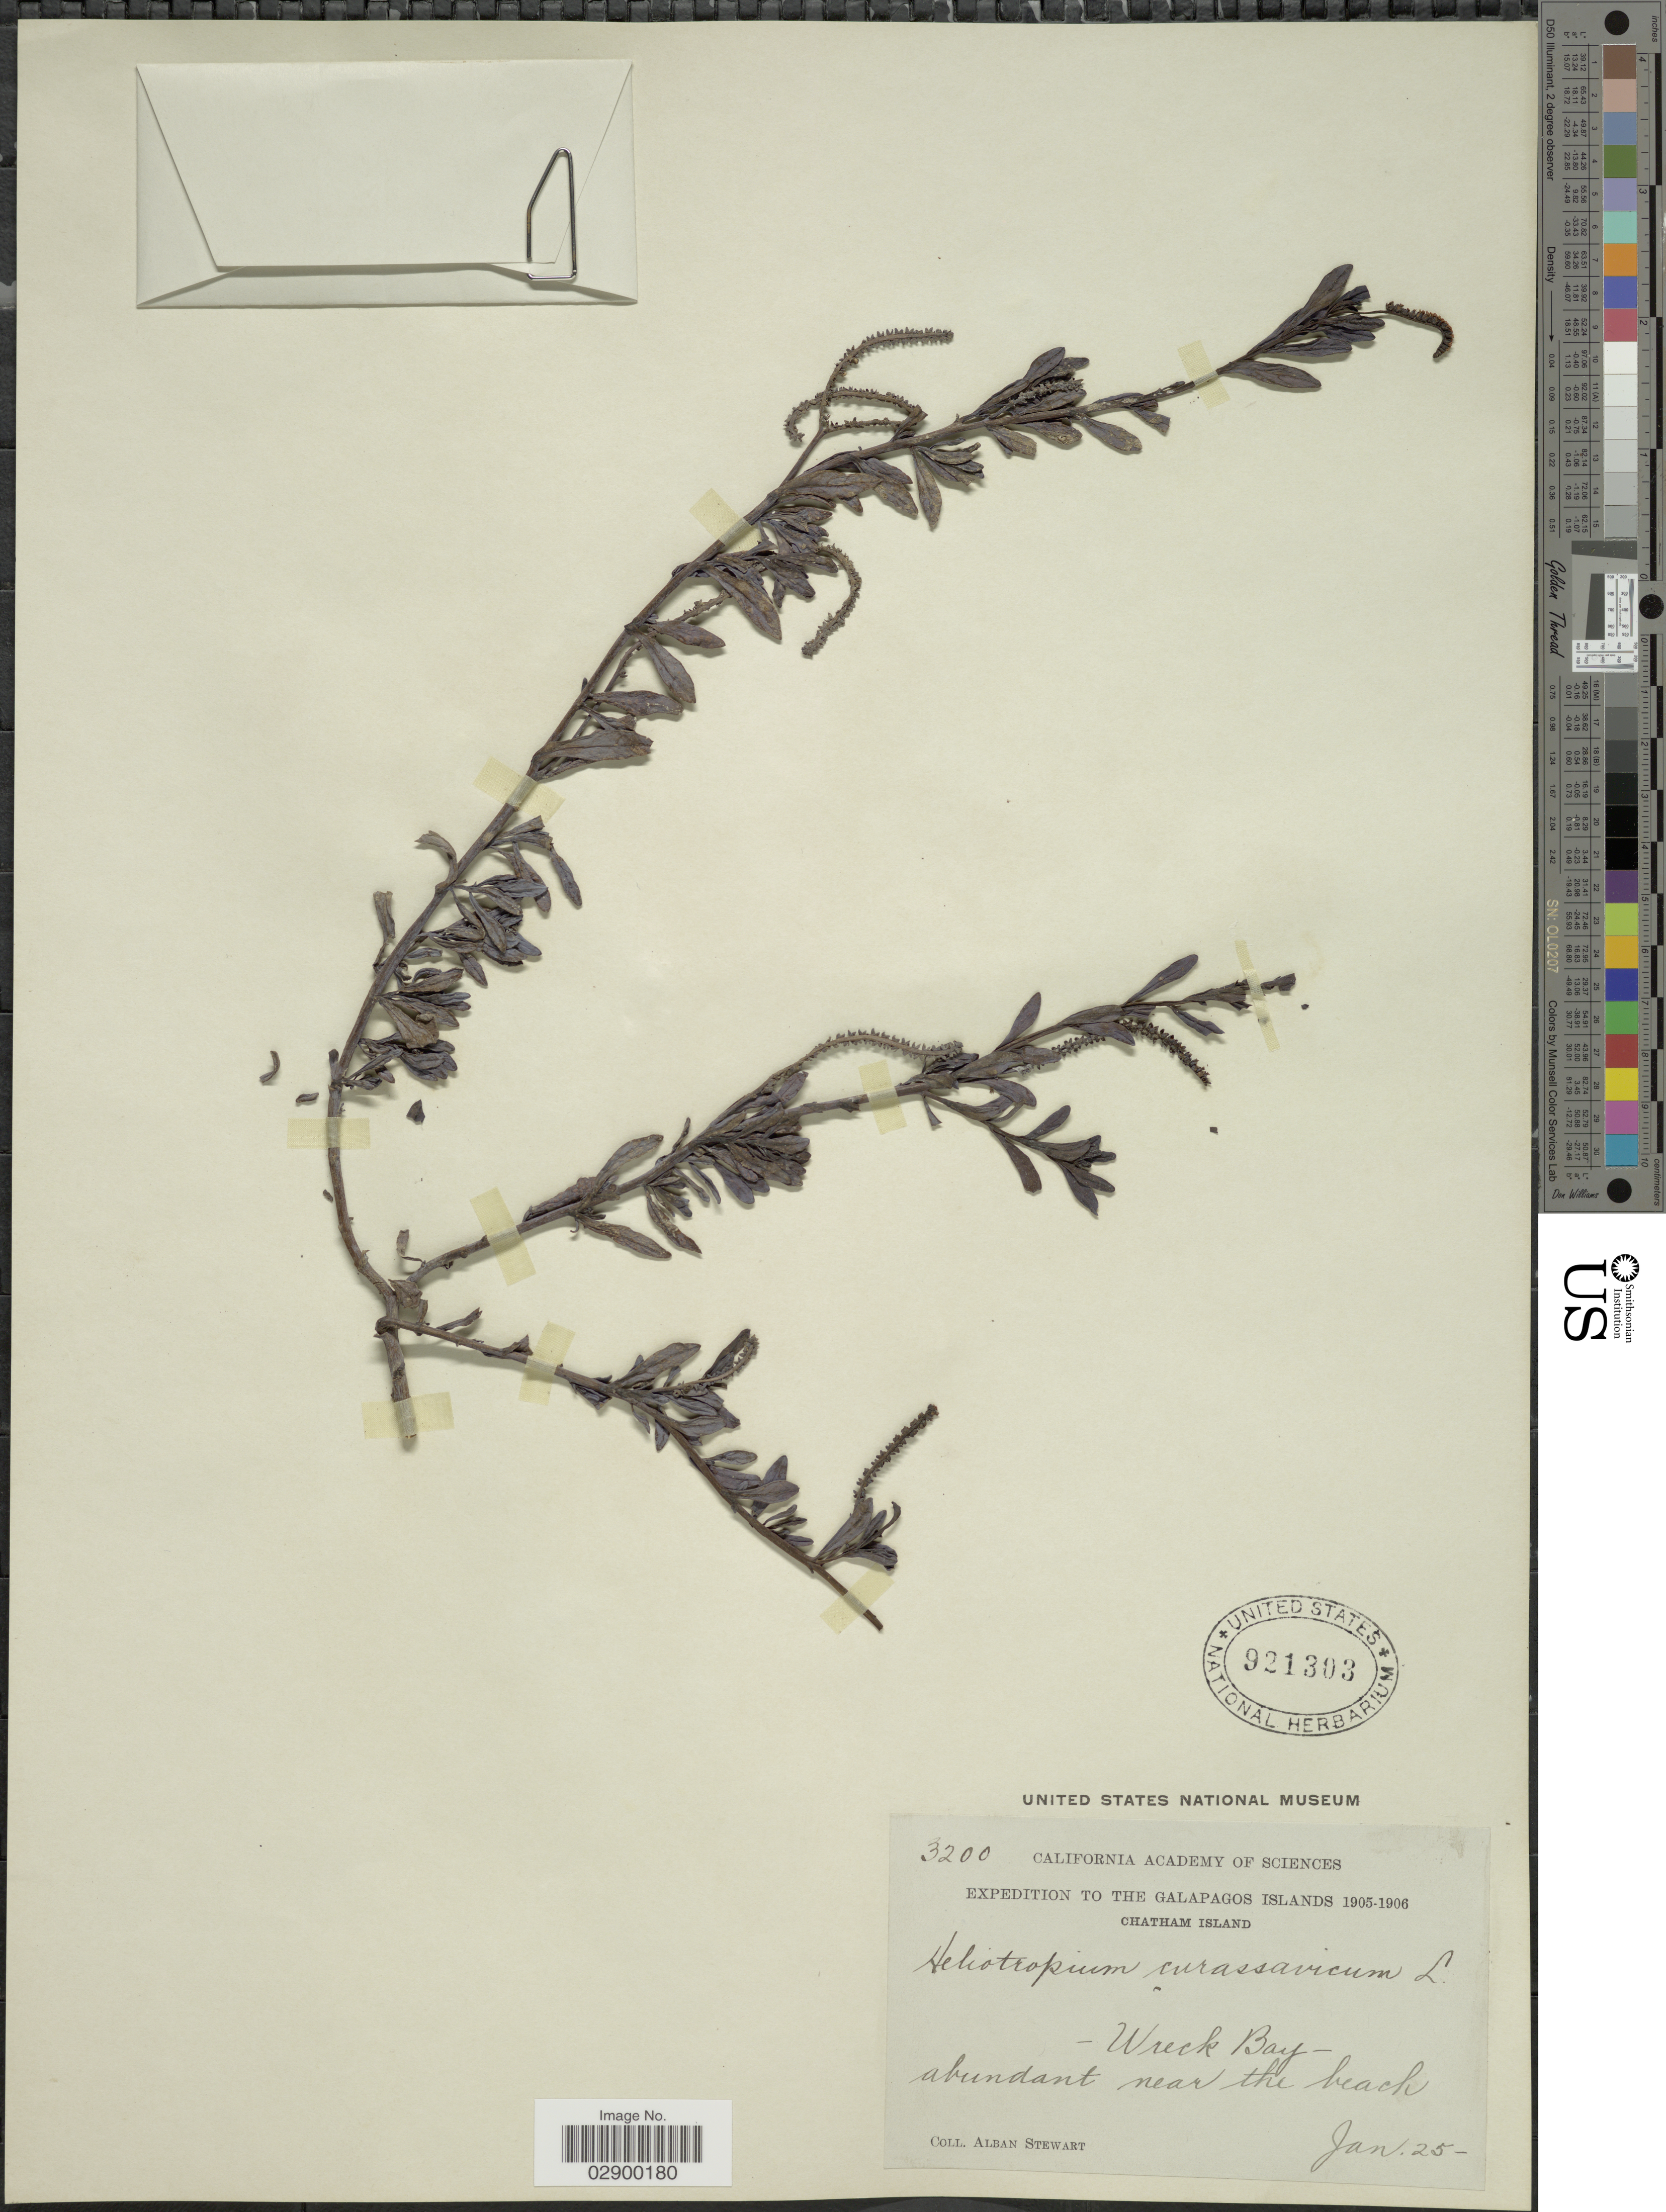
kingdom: Plantae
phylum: Tracheophyta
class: Magnoliopsida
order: Boraginales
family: Heliotropiaceae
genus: Heliotropium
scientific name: Heliotropium curassavicum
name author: L.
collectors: A. Stewart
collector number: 3200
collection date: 1905-01-25/1906-01-25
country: Ecuador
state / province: Colón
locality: The Galapagos Islands, Chatham Island, Wreck Bay, abundant near the beach.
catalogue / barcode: US 921303